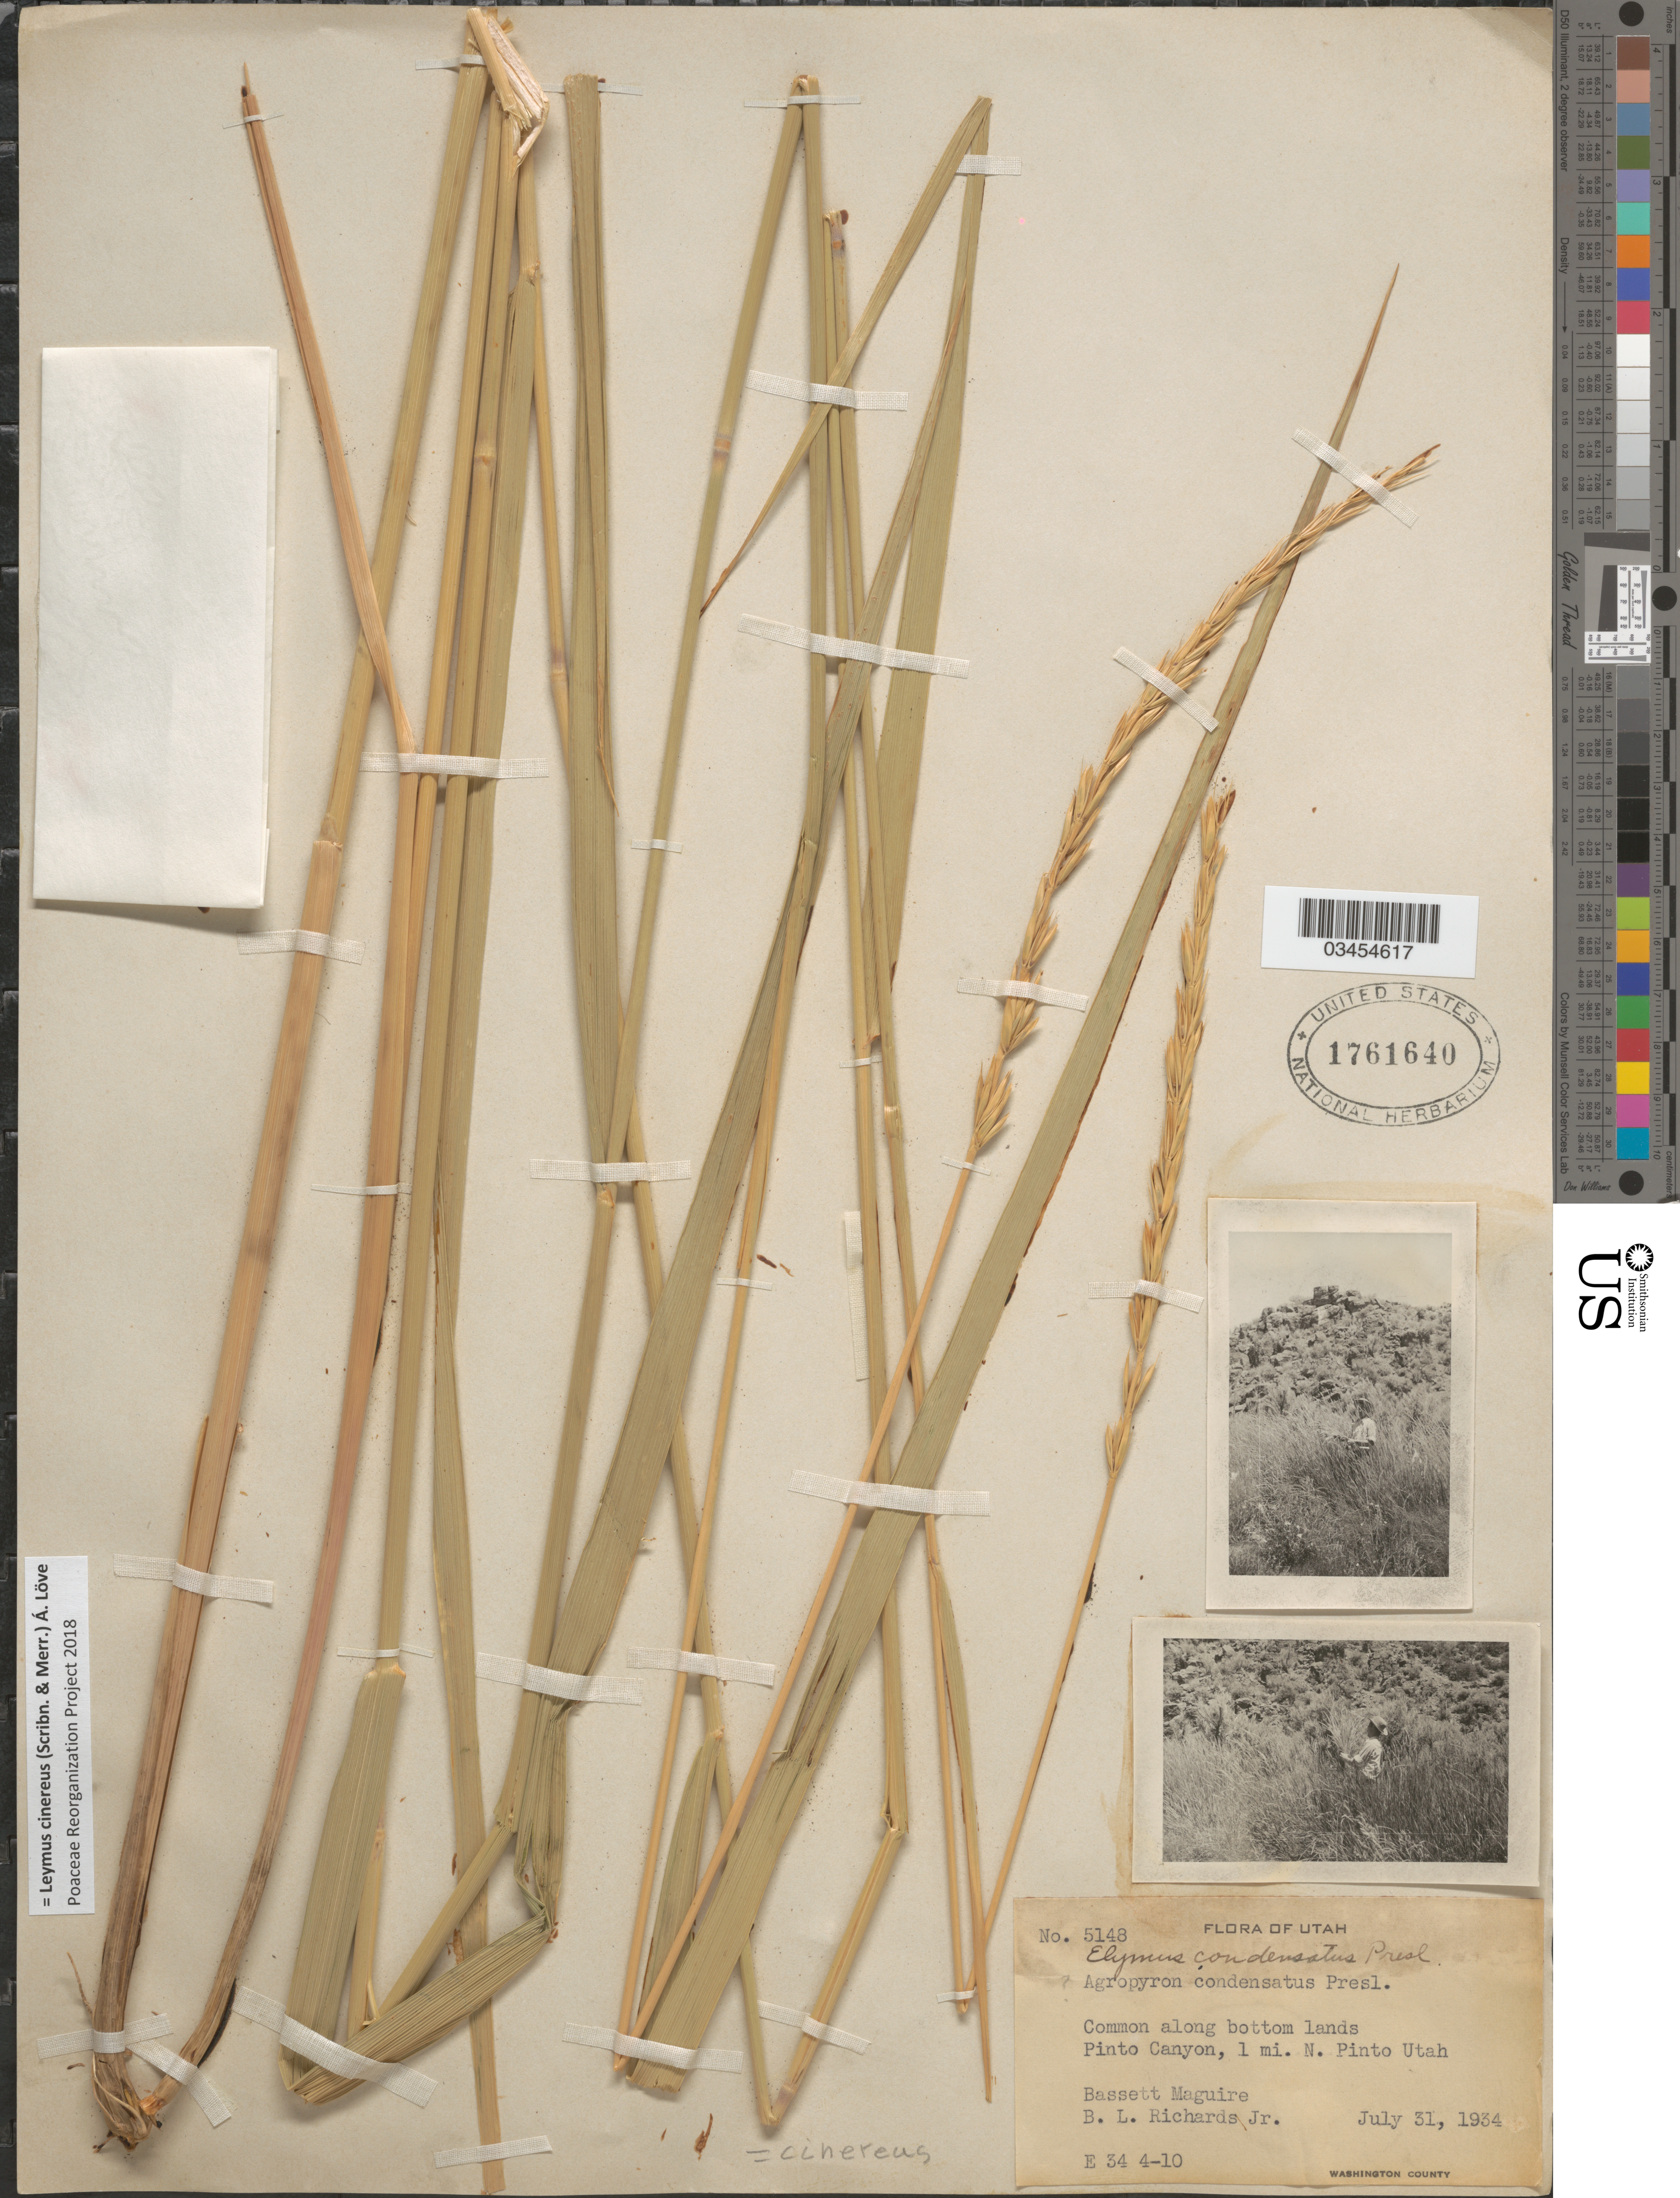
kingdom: Plantae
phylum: Tracheophyta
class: Liliopsida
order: Poales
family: Poaceae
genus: Leymus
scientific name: Leymus cinereus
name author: (Scribn. & Merr.) Á. Löve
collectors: B. Maguire & B. Richards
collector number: E344-10?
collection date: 1934-07-31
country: United States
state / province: Utah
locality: Common along bottom lands. Pinto Canyon, 1 mi. N. Pinto Utah. Washington County.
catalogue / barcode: US 1761640